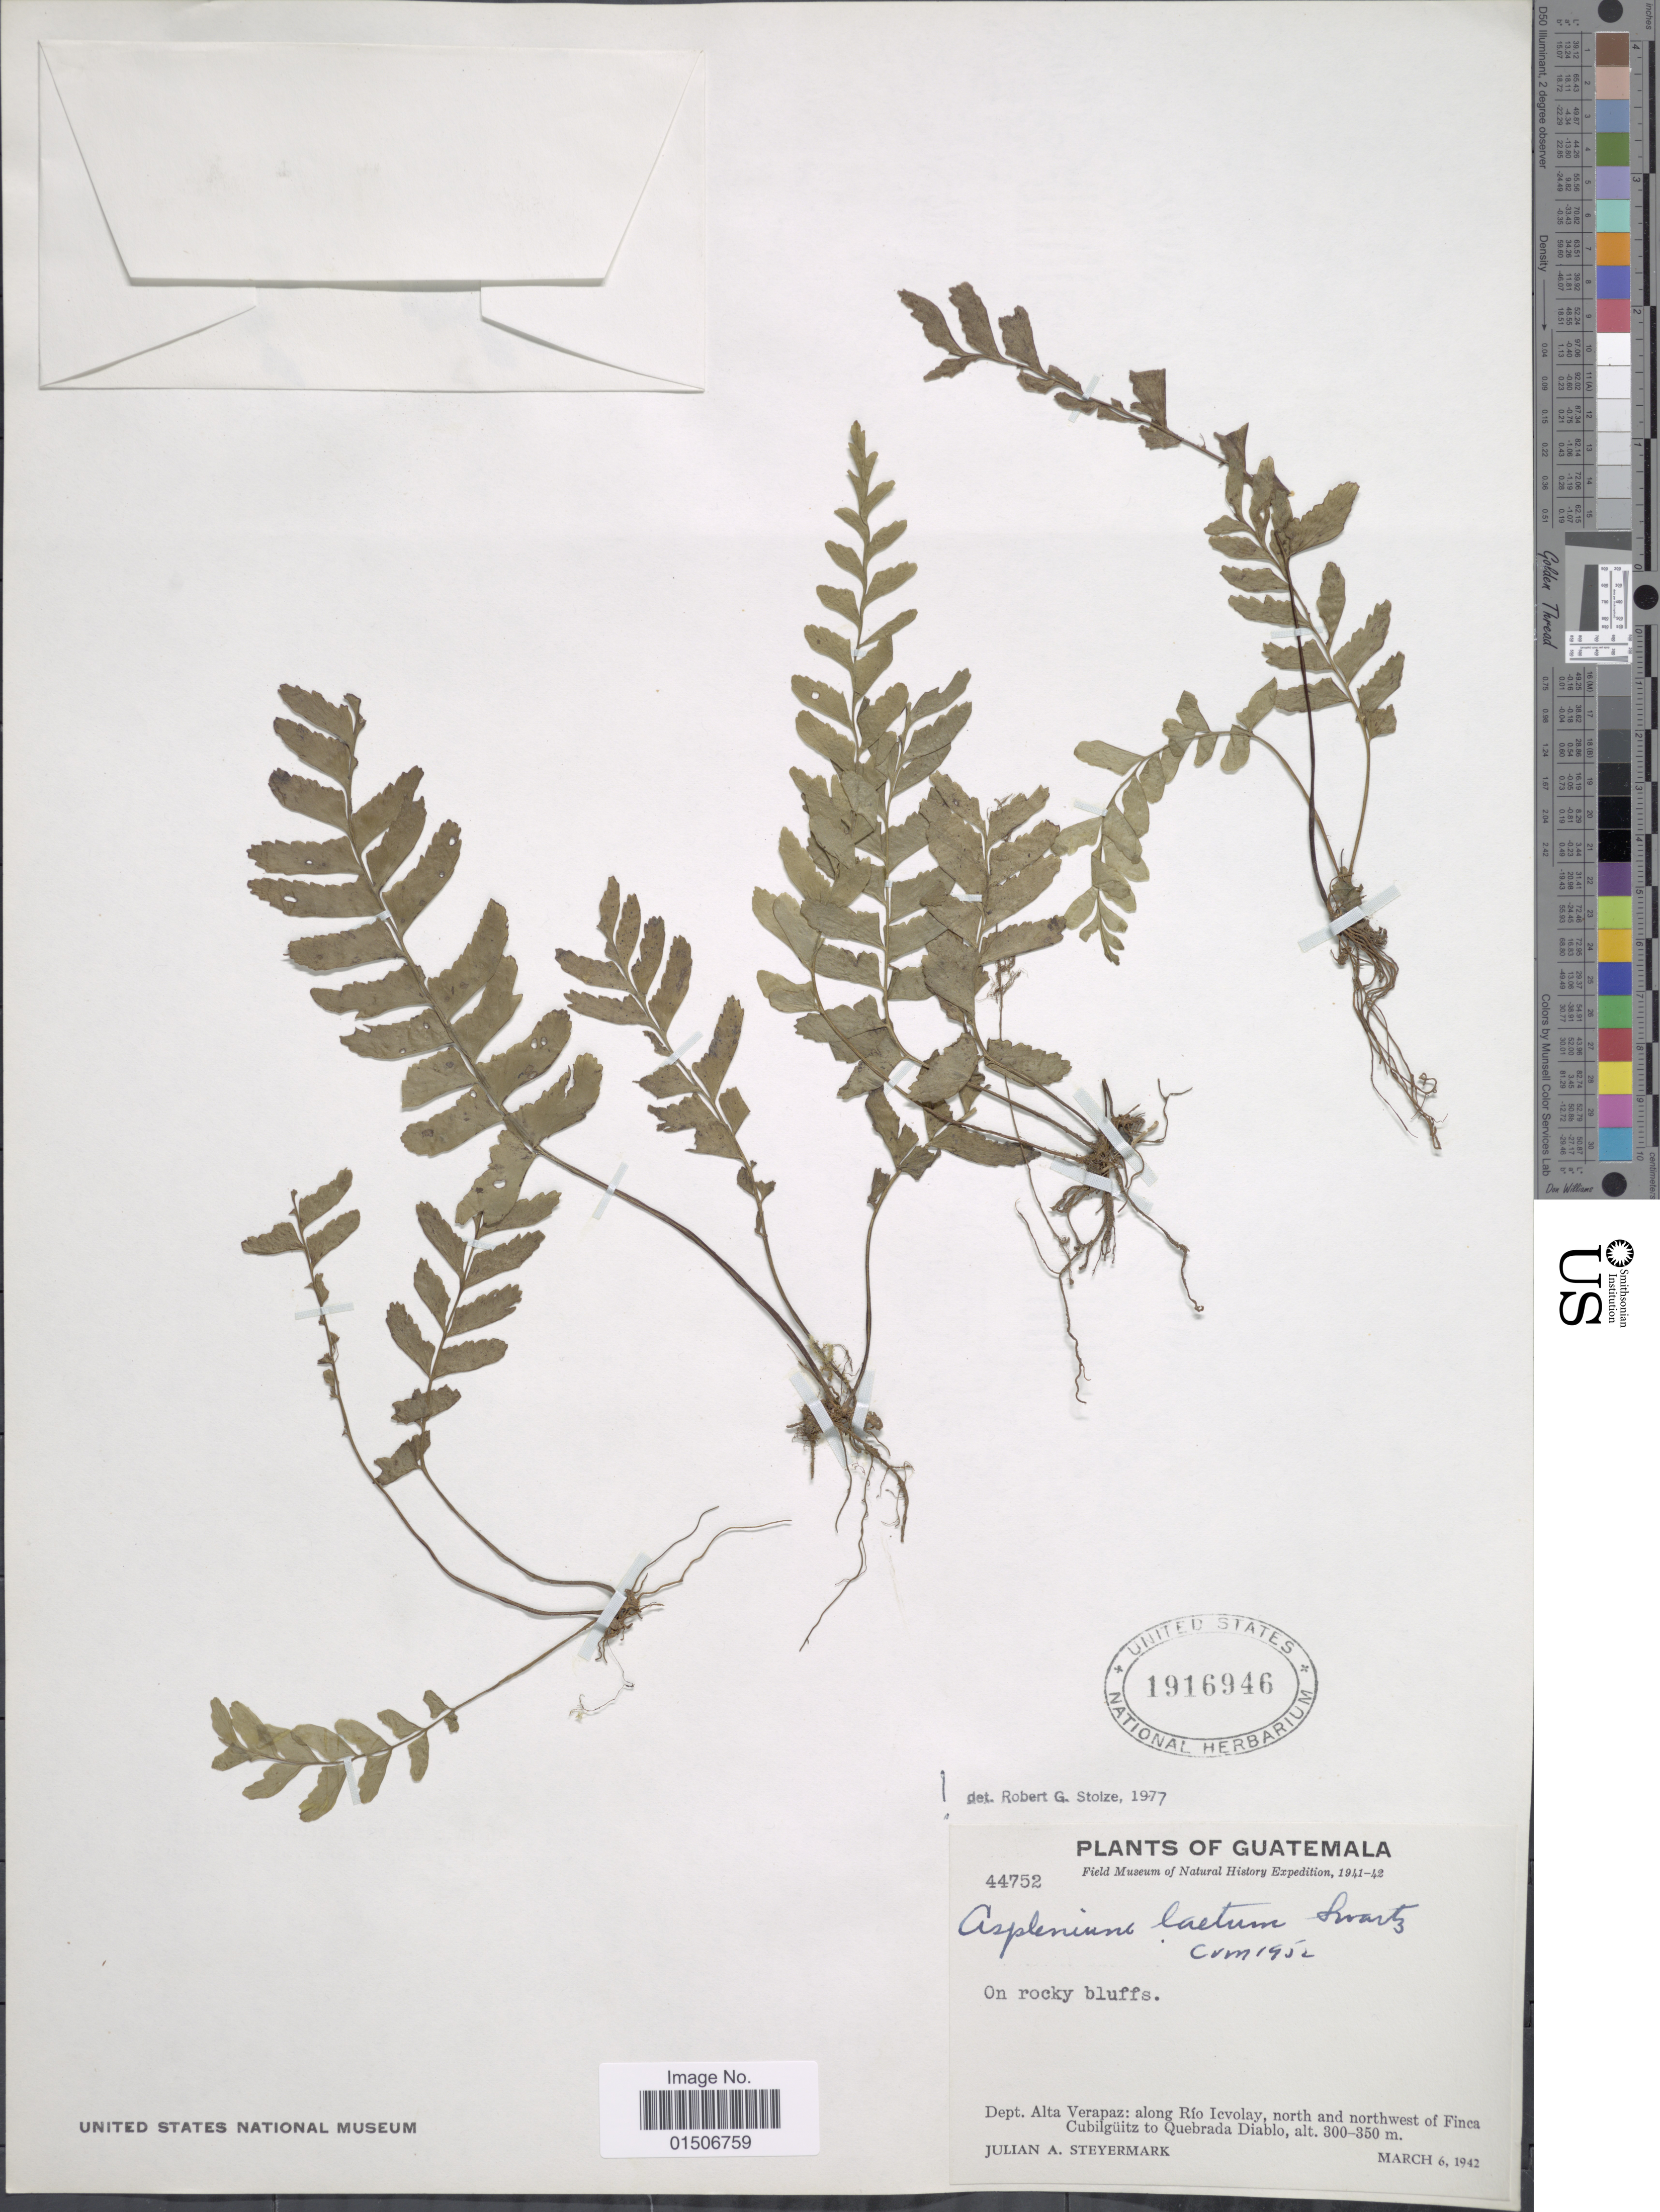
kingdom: Plantae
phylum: Tracheophyta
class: Polypodiopsida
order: Polypodiales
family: Aspleniaceae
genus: Asplenium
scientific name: Asplenium laetum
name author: Sw.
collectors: J. Steyermark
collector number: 44752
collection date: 1942-03-06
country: Guatemala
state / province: Alta Verapaz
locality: On rocky bluffs, Dept. Alta Verapaz: along Río Icvolay, north and northwest of Finca Cubilgüitz to Quebrada Diablo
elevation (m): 300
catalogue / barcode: US 1916946